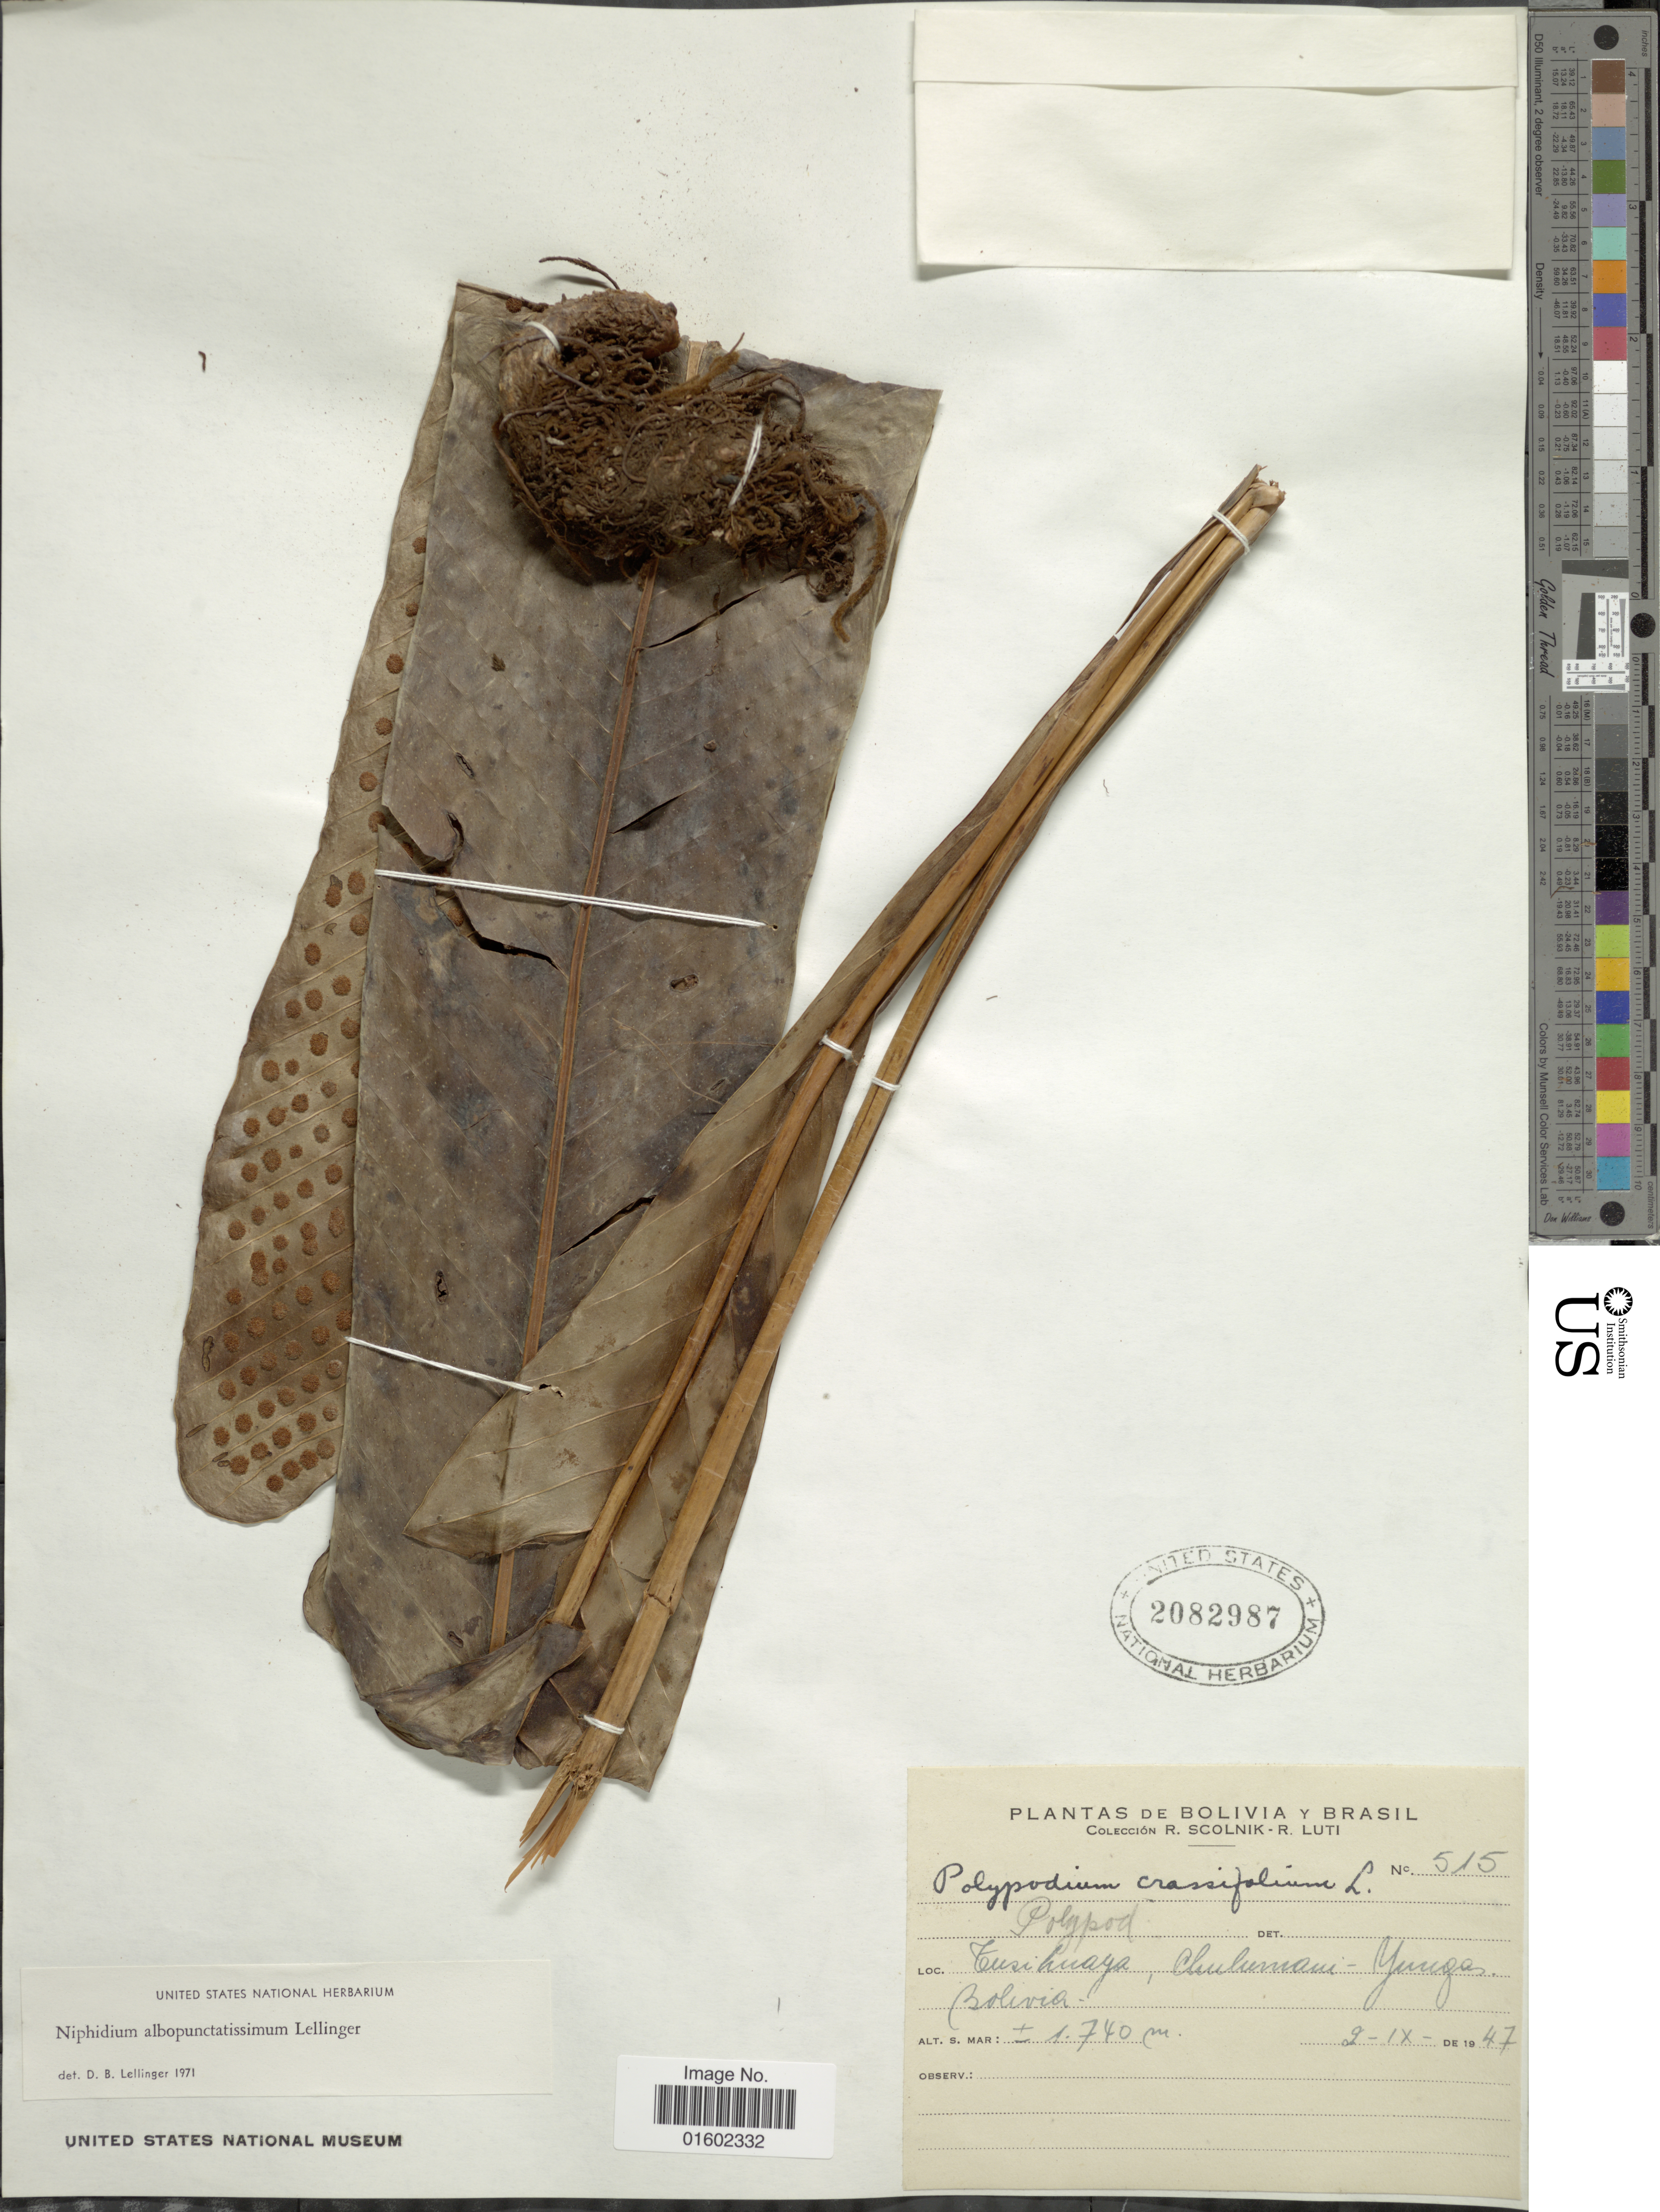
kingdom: Plantae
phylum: Tracheophyta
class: Polypodiopsida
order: Polypodiales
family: Polypodiaceae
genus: Niphidium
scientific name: Niphidium albopunctatissimum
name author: Lellinger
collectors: R. Scolnik & R. Luti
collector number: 515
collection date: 1947-09-02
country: Bolivia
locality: Tusihuaya, Chulumani -Yungas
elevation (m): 1740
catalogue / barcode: US 2082987